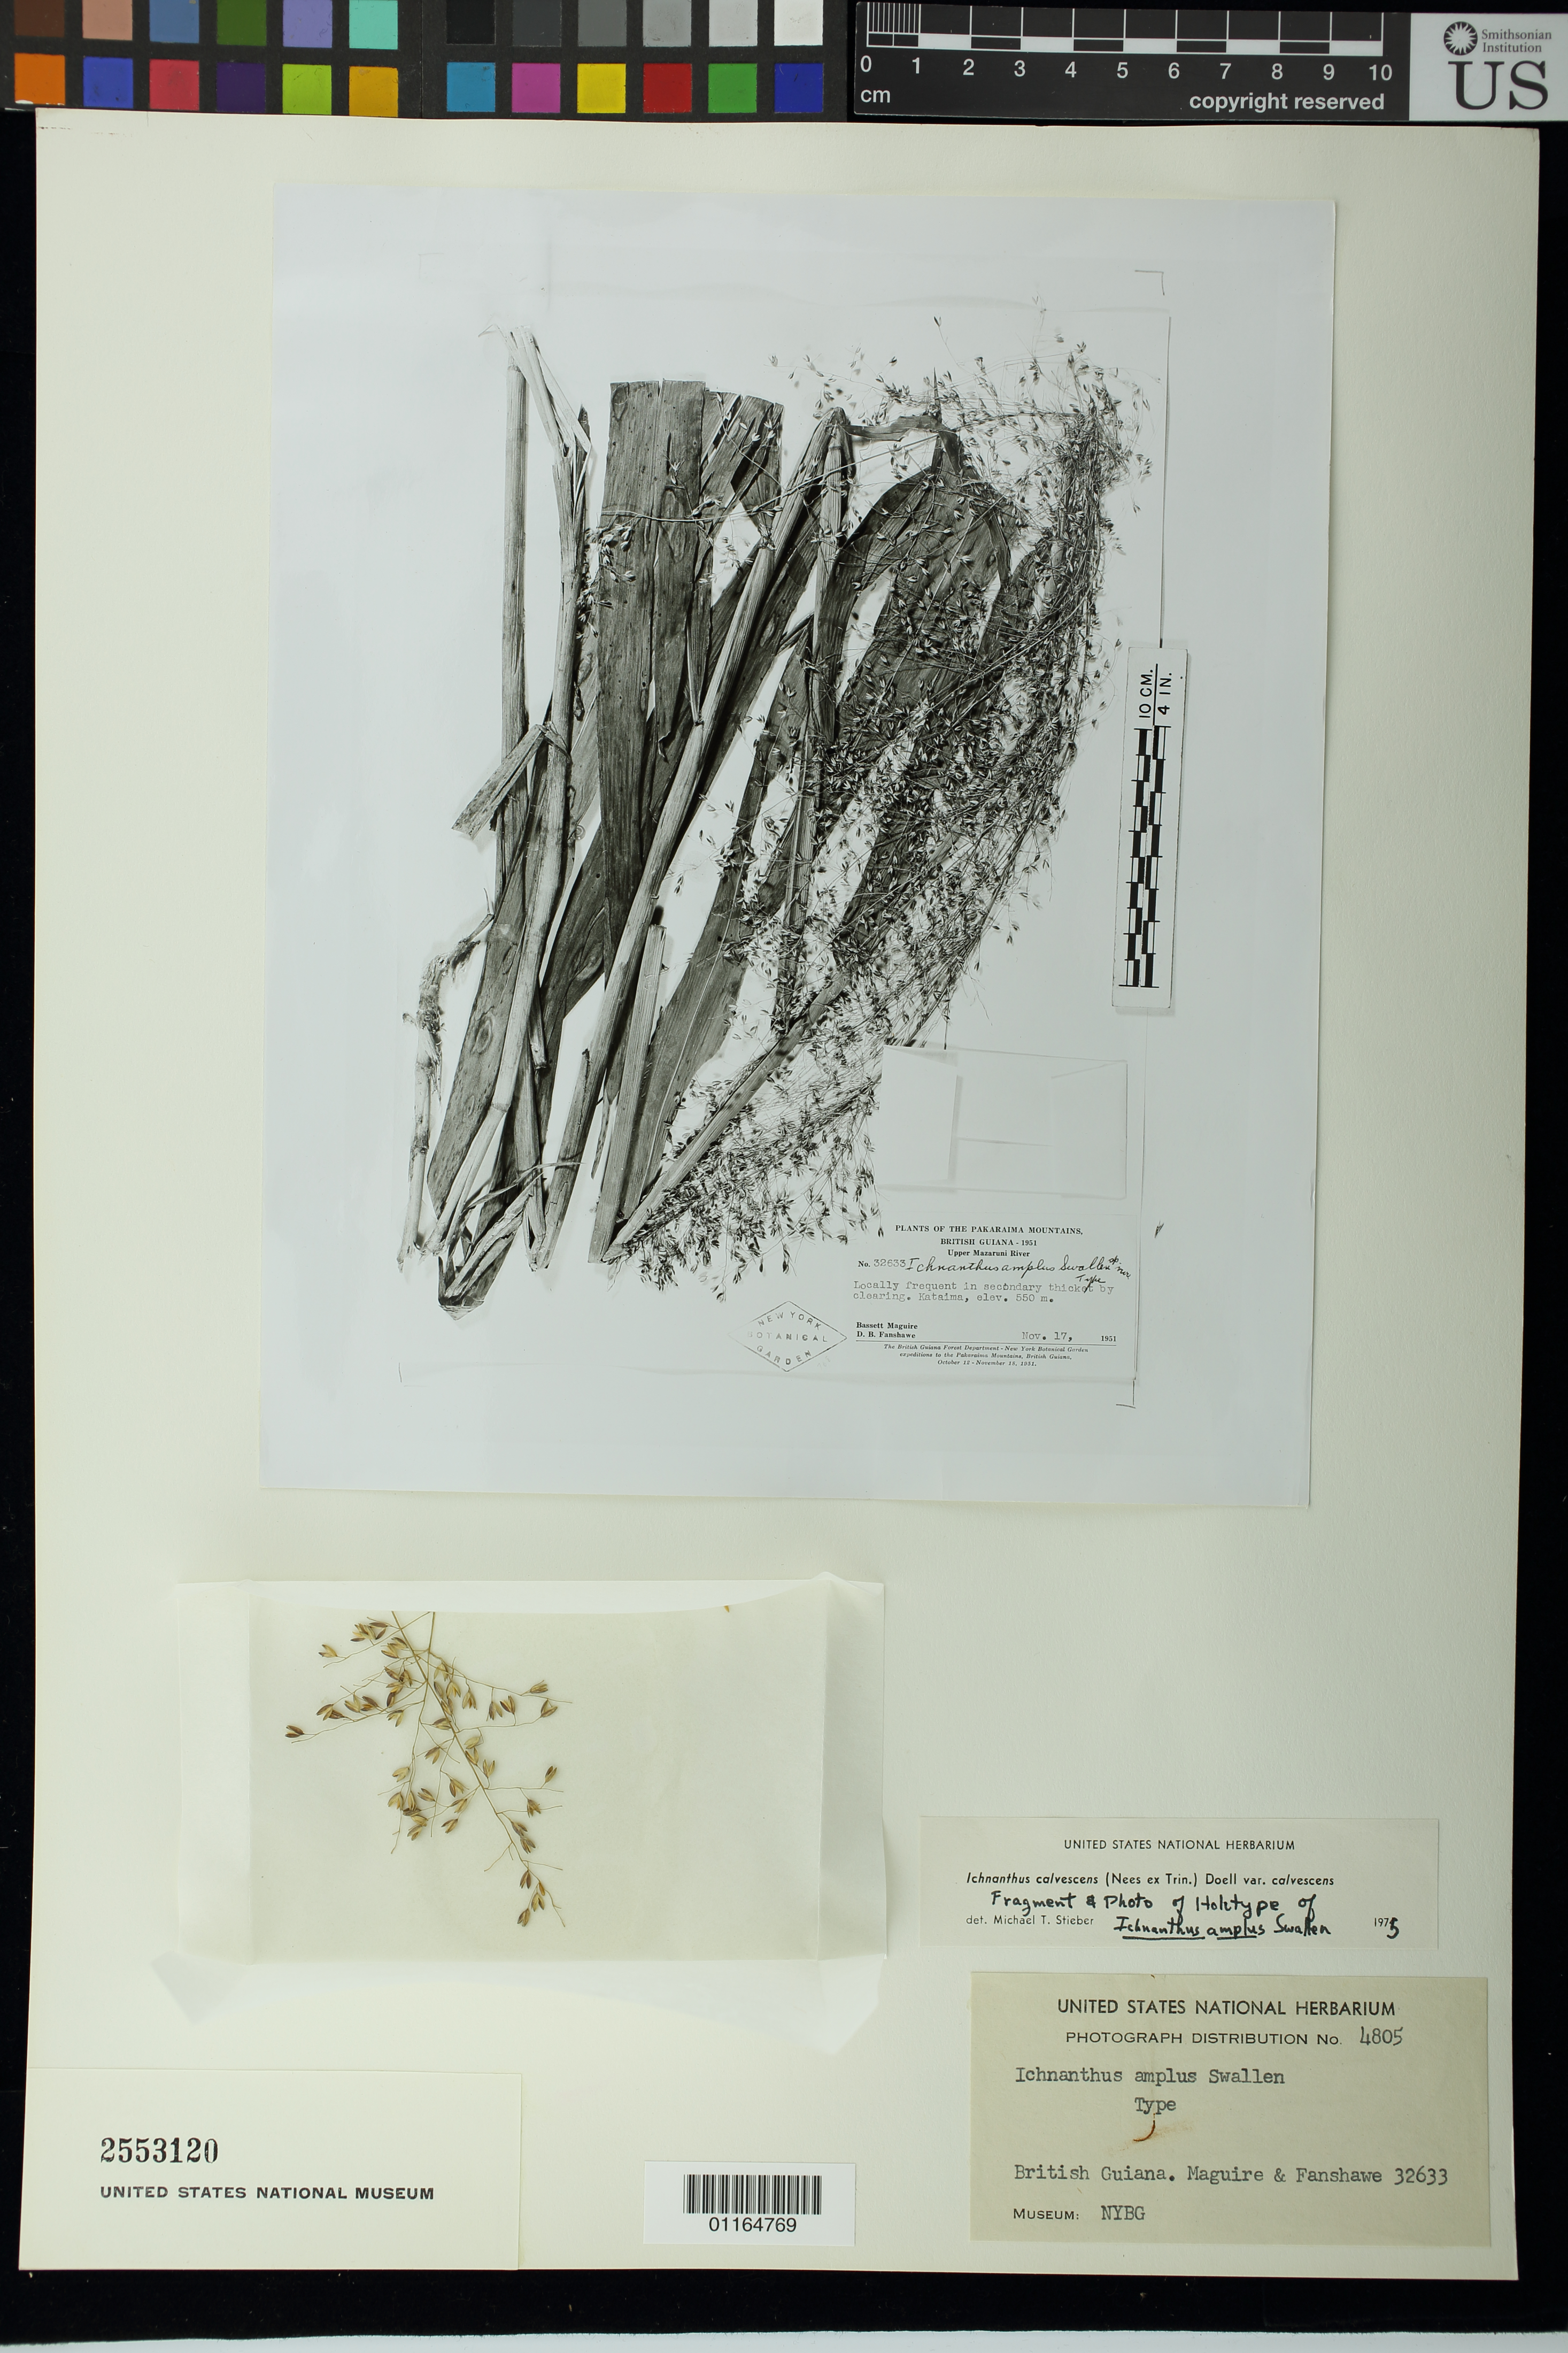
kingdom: Plantae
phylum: Tracheophyta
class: Liliopsida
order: Poales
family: Poaceae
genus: Ichnanthus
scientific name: Ichnanthus amplus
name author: Swallen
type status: Isotype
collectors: B. Maguire & D. B. Fanshawe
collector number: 32633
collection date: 1951-11-17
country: Guyana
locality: British Guiana, Upper Mazaruni River. Kataima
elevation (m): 550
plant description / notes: Photograph and fragmentary material of (holo) type specimen ex herb. NY.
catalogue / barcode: US 2553120